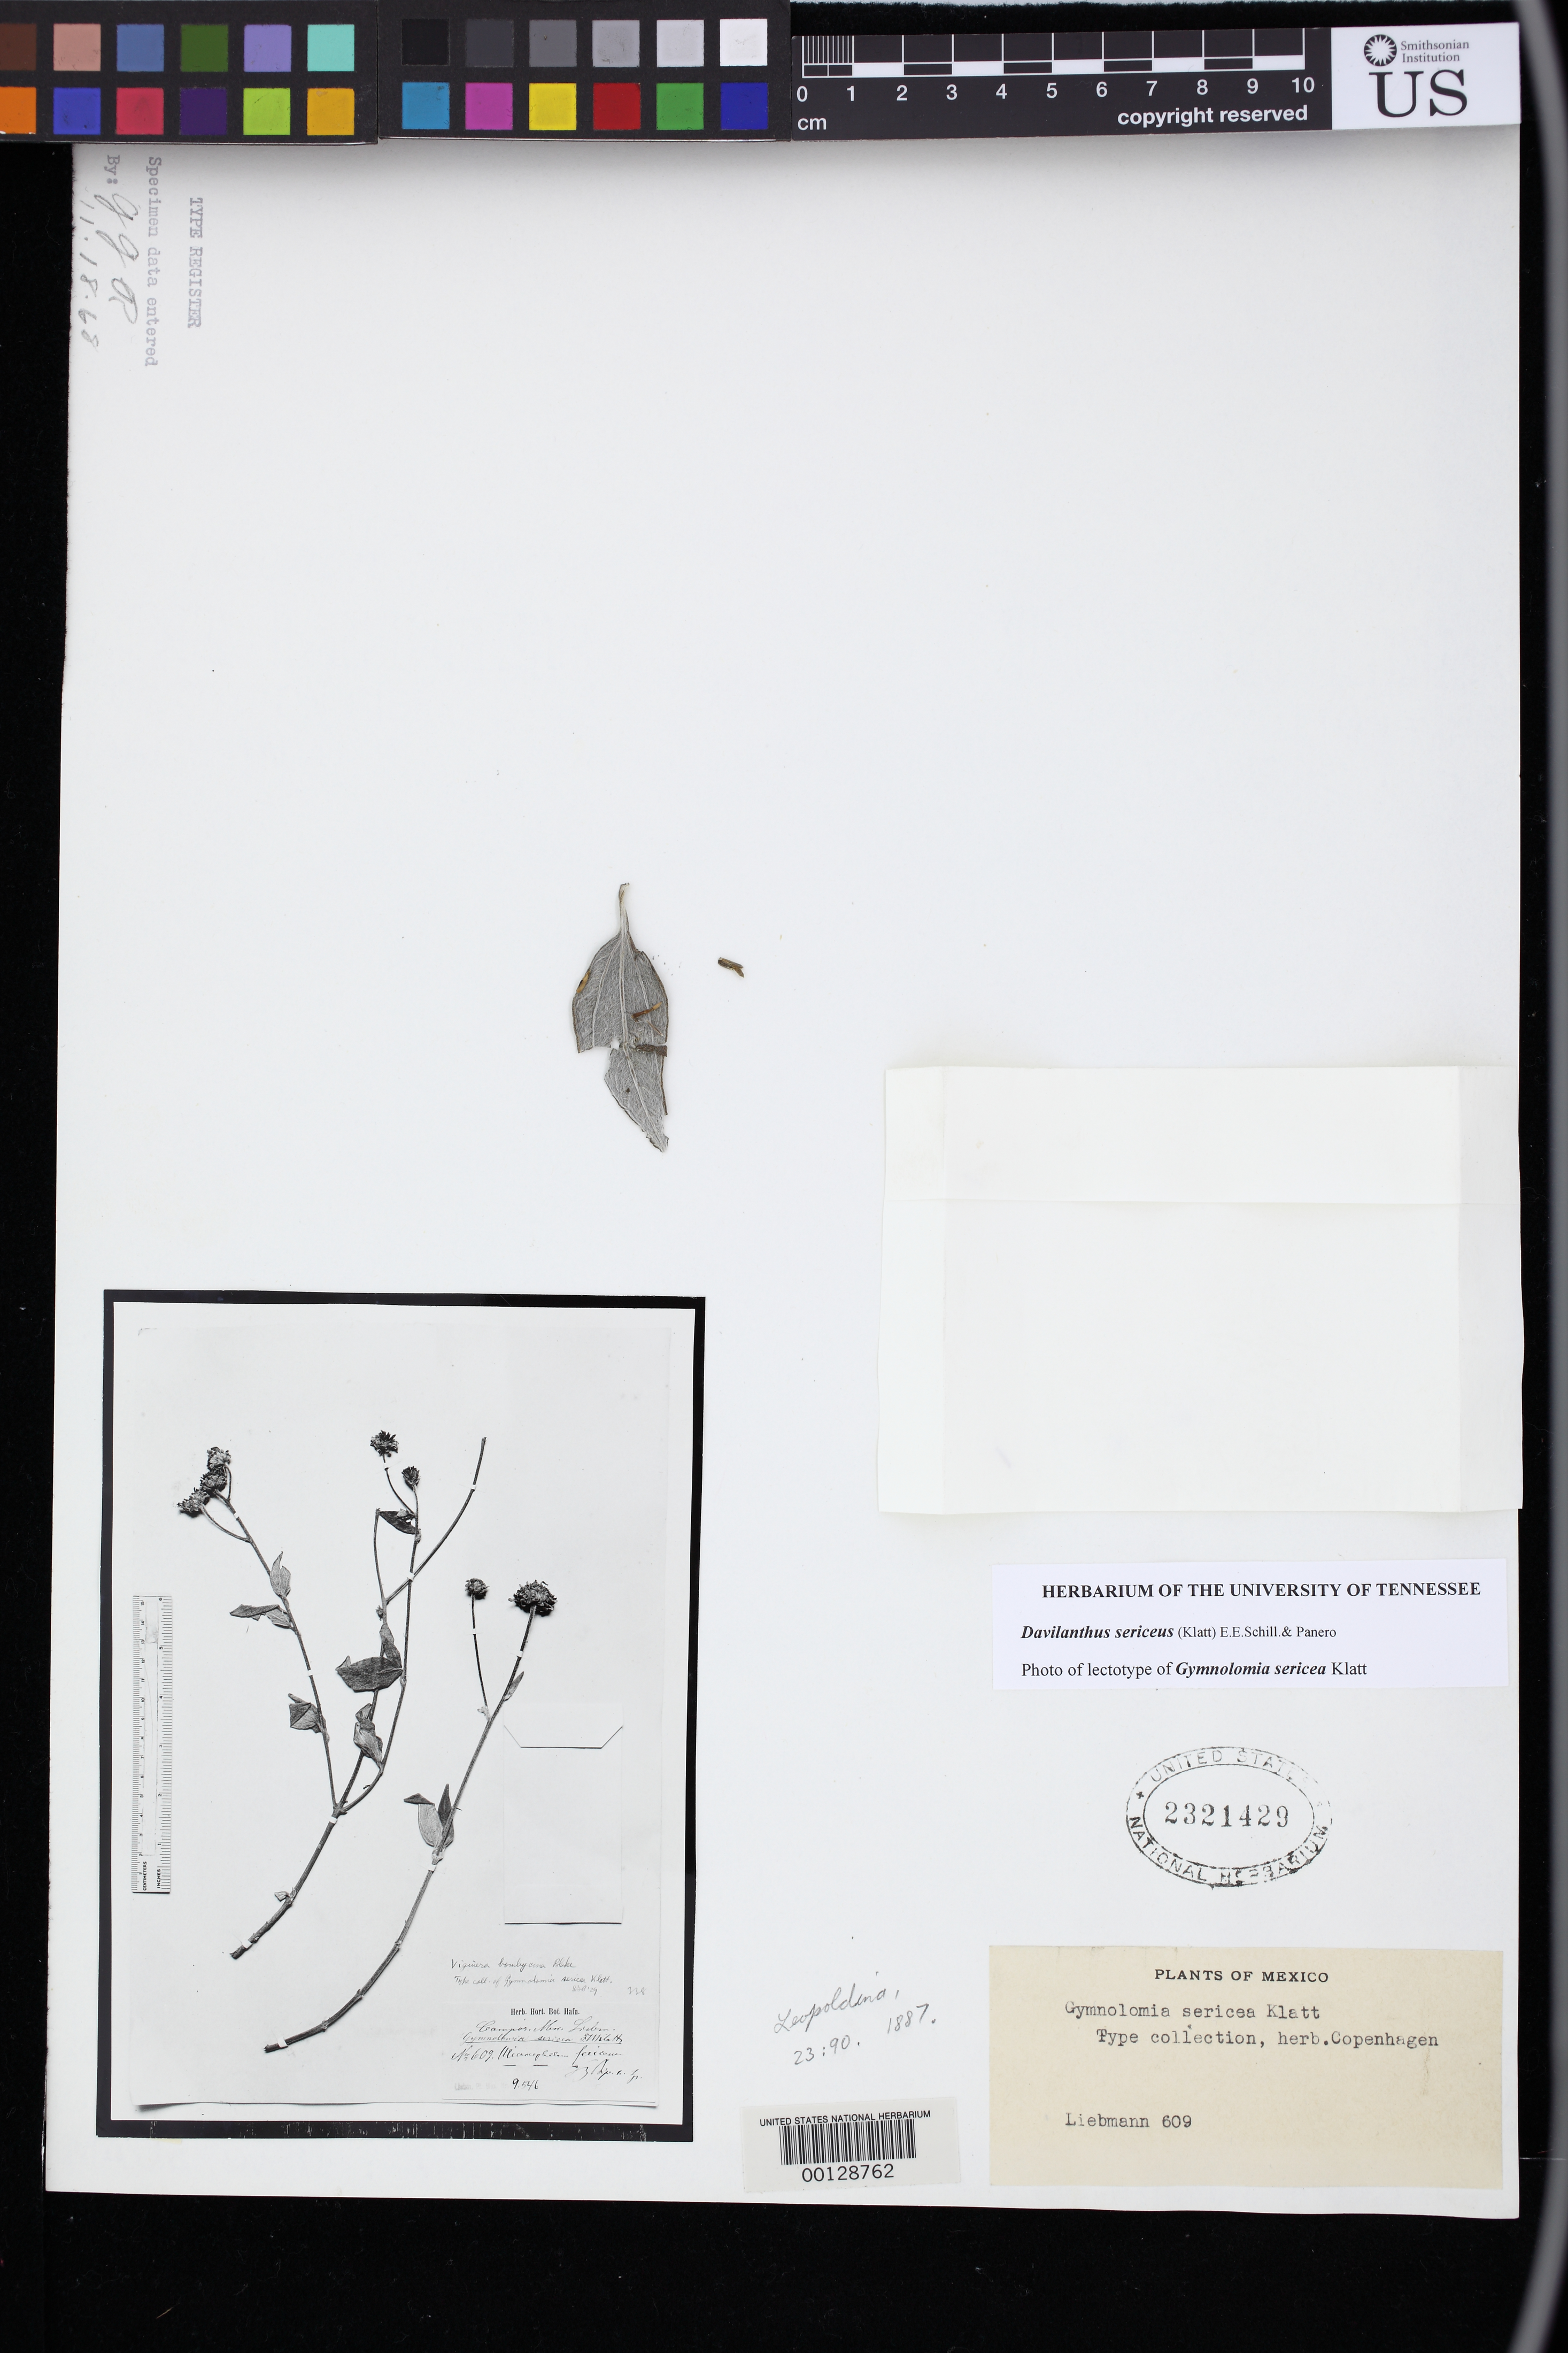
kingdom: Plantae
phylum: Tracheophyta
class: Magnoliopsida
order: Asterales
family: Asteraceae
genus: Gymnolomia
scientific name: Gymnolomia sericea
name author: Klatt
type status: Type Collection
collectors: F. M. Liebmann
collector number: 609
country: Mexico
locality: E of Monserrat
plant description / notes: Photograph and fragmentary material of type specimen ex herb. Copenhagen.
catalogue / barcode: US 2321429